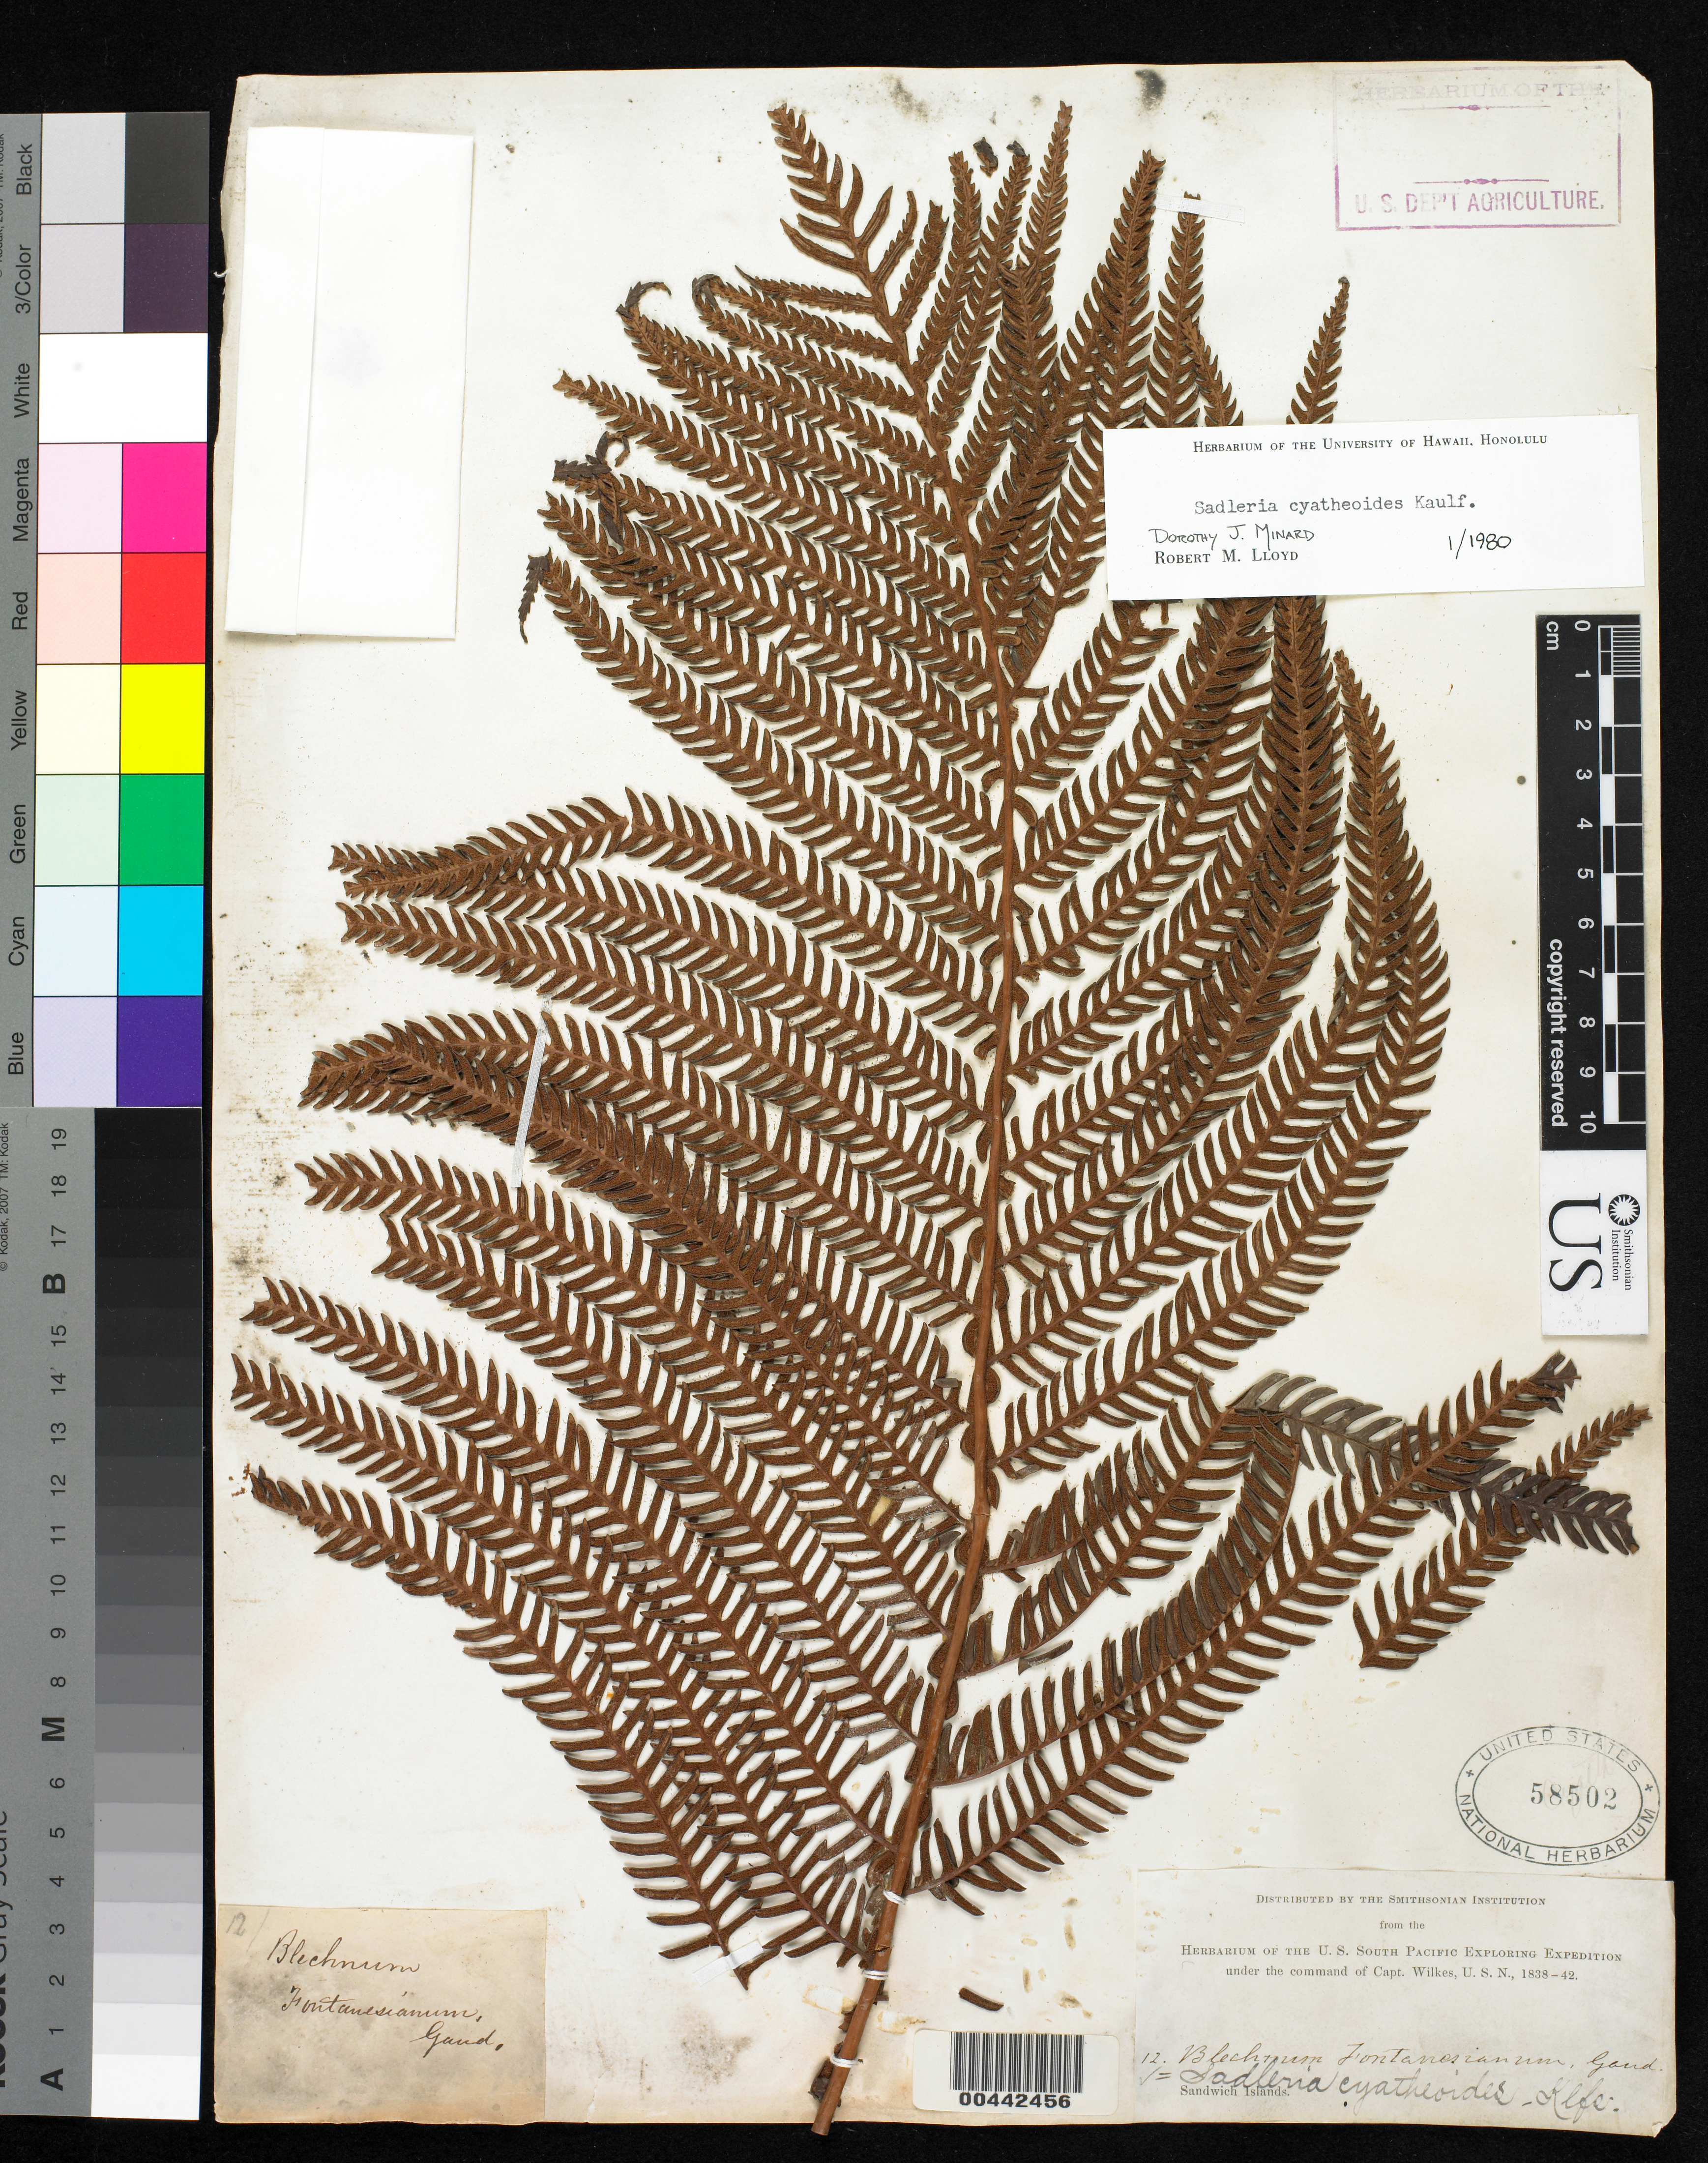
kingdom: Plantae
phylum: Tracheophyta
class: Polypodiopsida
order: Polypodiales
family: Blechnaceae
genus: Sadleria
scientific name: Sadleria cyatheoides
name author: Kaulf.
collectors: Wilkes Explor. Exped.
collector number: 12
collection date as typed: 1838 to -- --- 1842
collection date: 1838/1842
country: United States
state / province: Hawaii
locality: Sandwich Islands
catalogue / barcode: US 58502